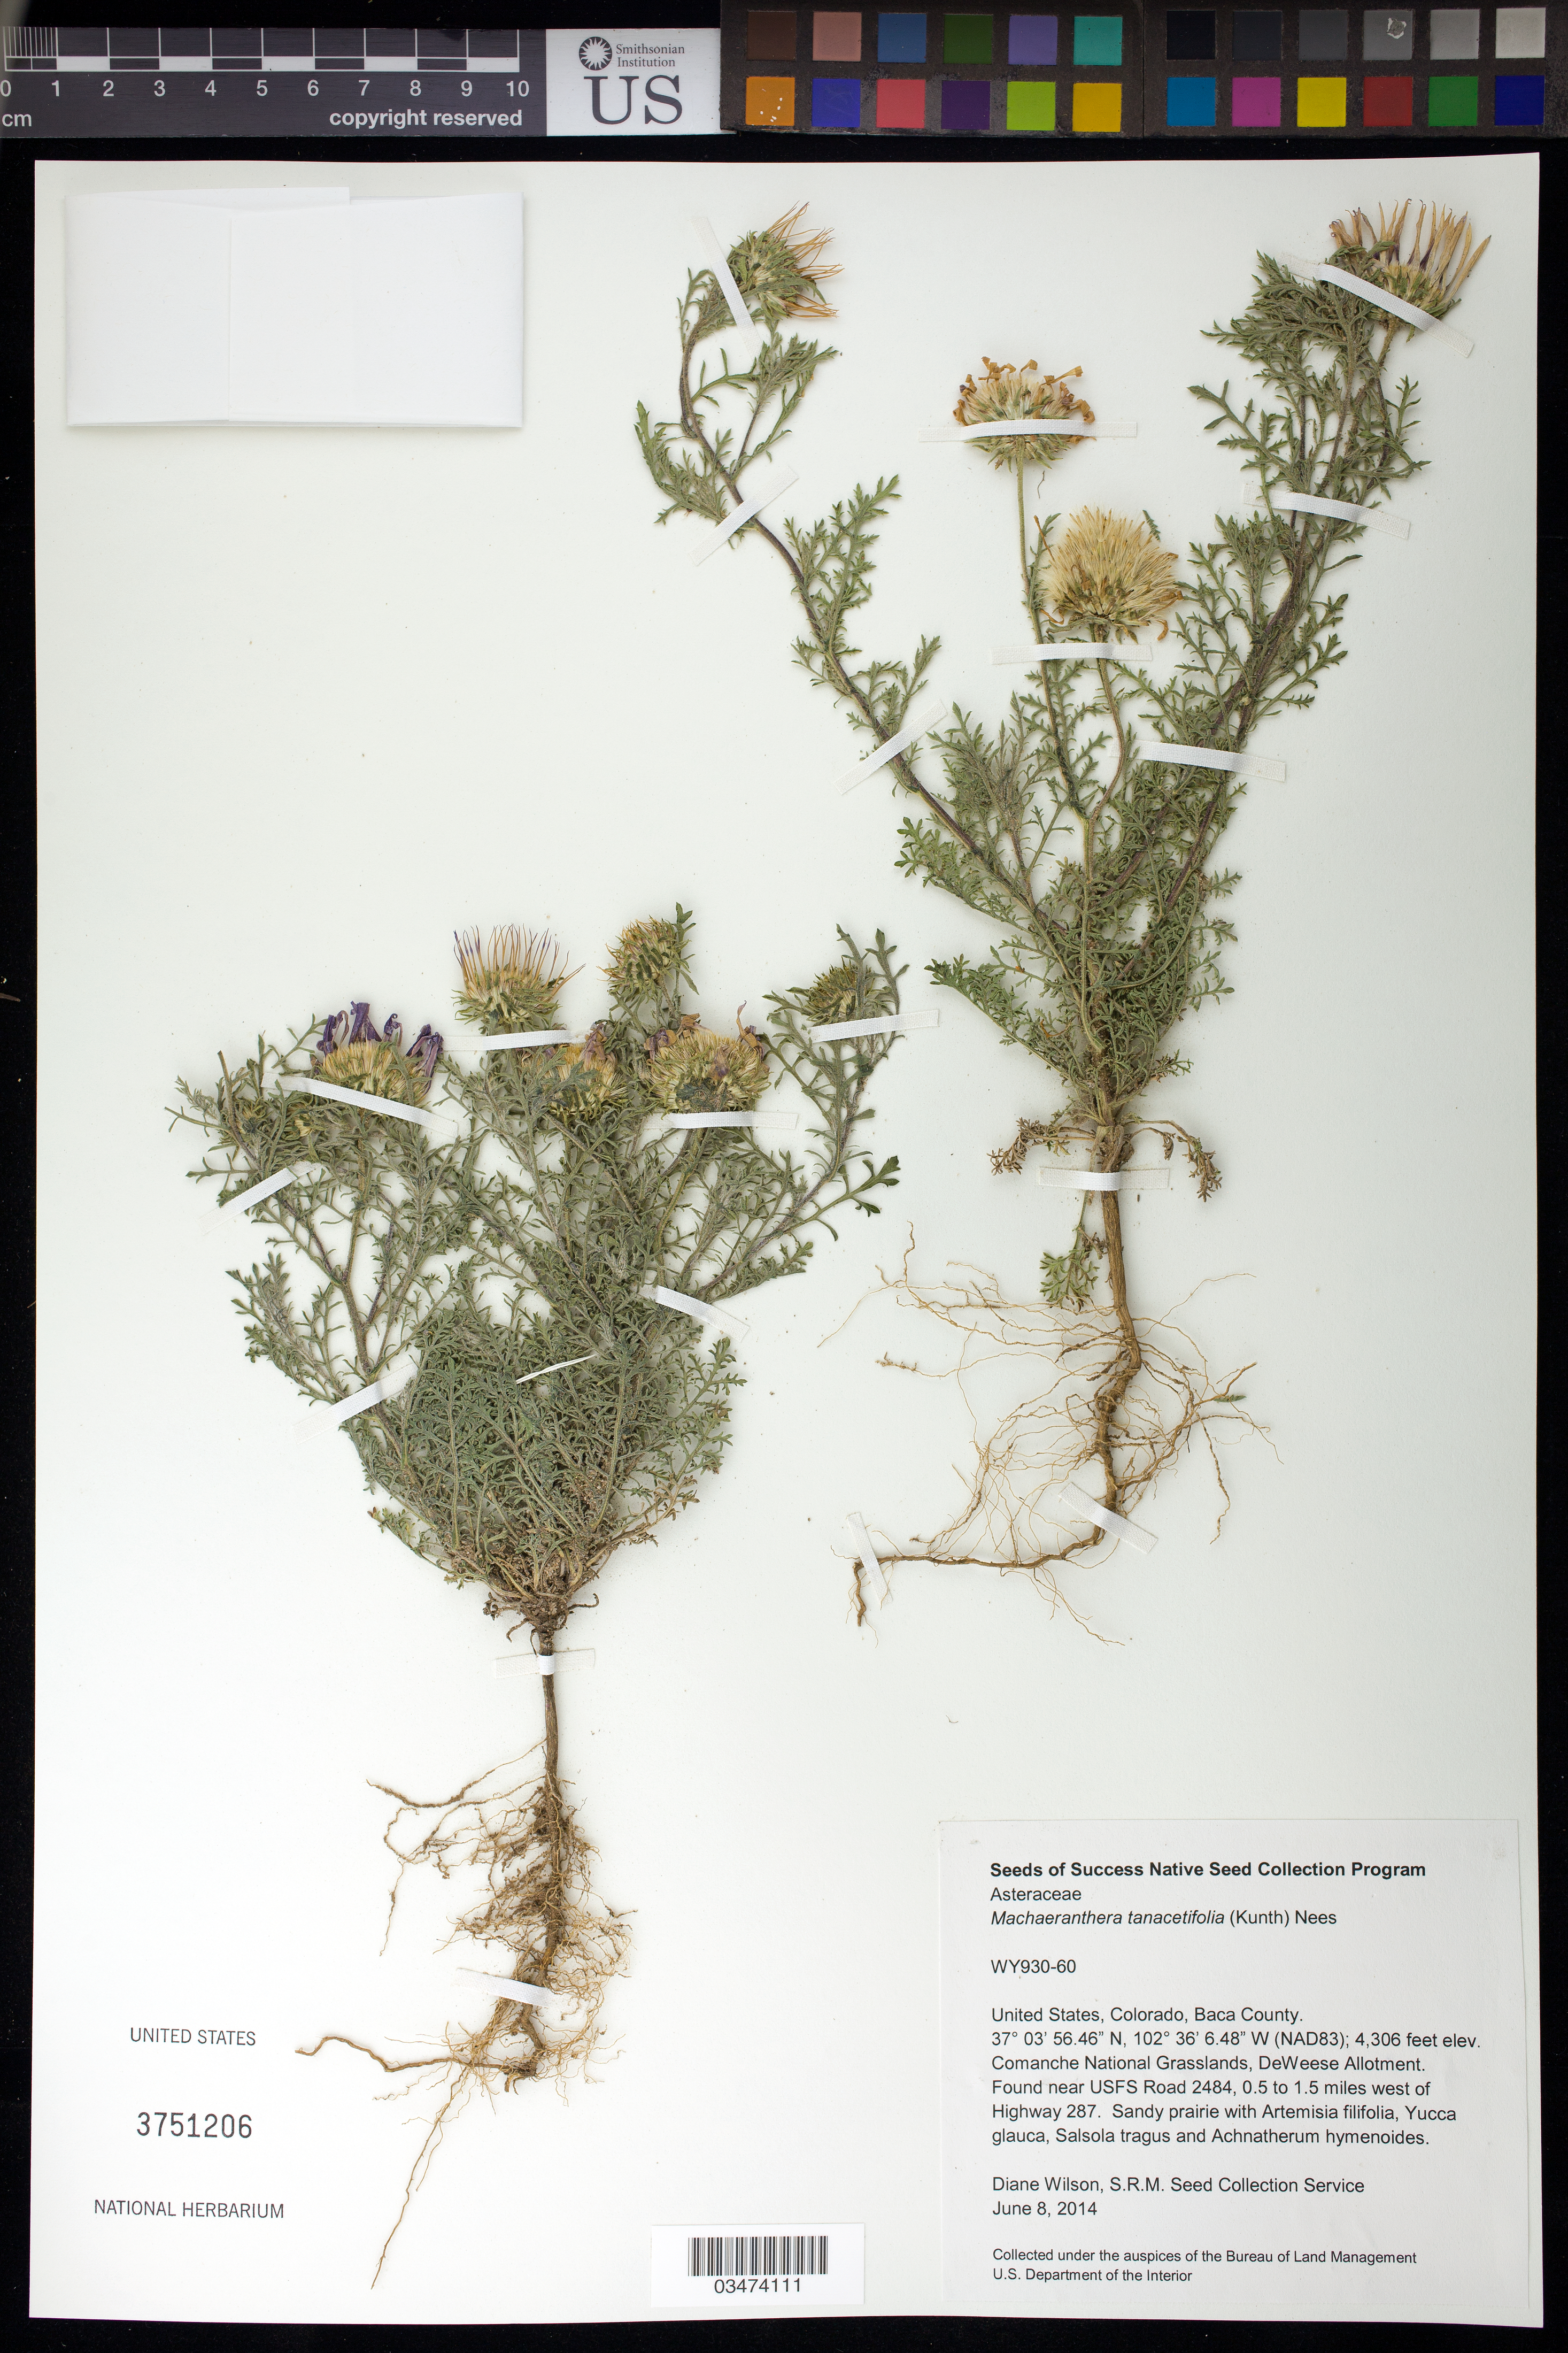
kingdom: Plantae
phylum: Tracheophyta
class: Magnoliopsida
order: Asterales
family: Asteraceae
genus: Machaeranthera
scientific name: Machaeranthera tanacetifolia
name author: (Kunth) Nees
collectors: D. Wilson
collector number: WY930-60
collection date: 2014-06-08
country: United States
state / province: Colorado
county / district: Baca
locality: Comanche National Grasslands, DeWeese Allotment, near USFS Road 2484, 05 to 1 mi. W of Hwy 287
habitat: Sandy prairie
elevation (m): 1312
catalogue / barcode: US 3751206